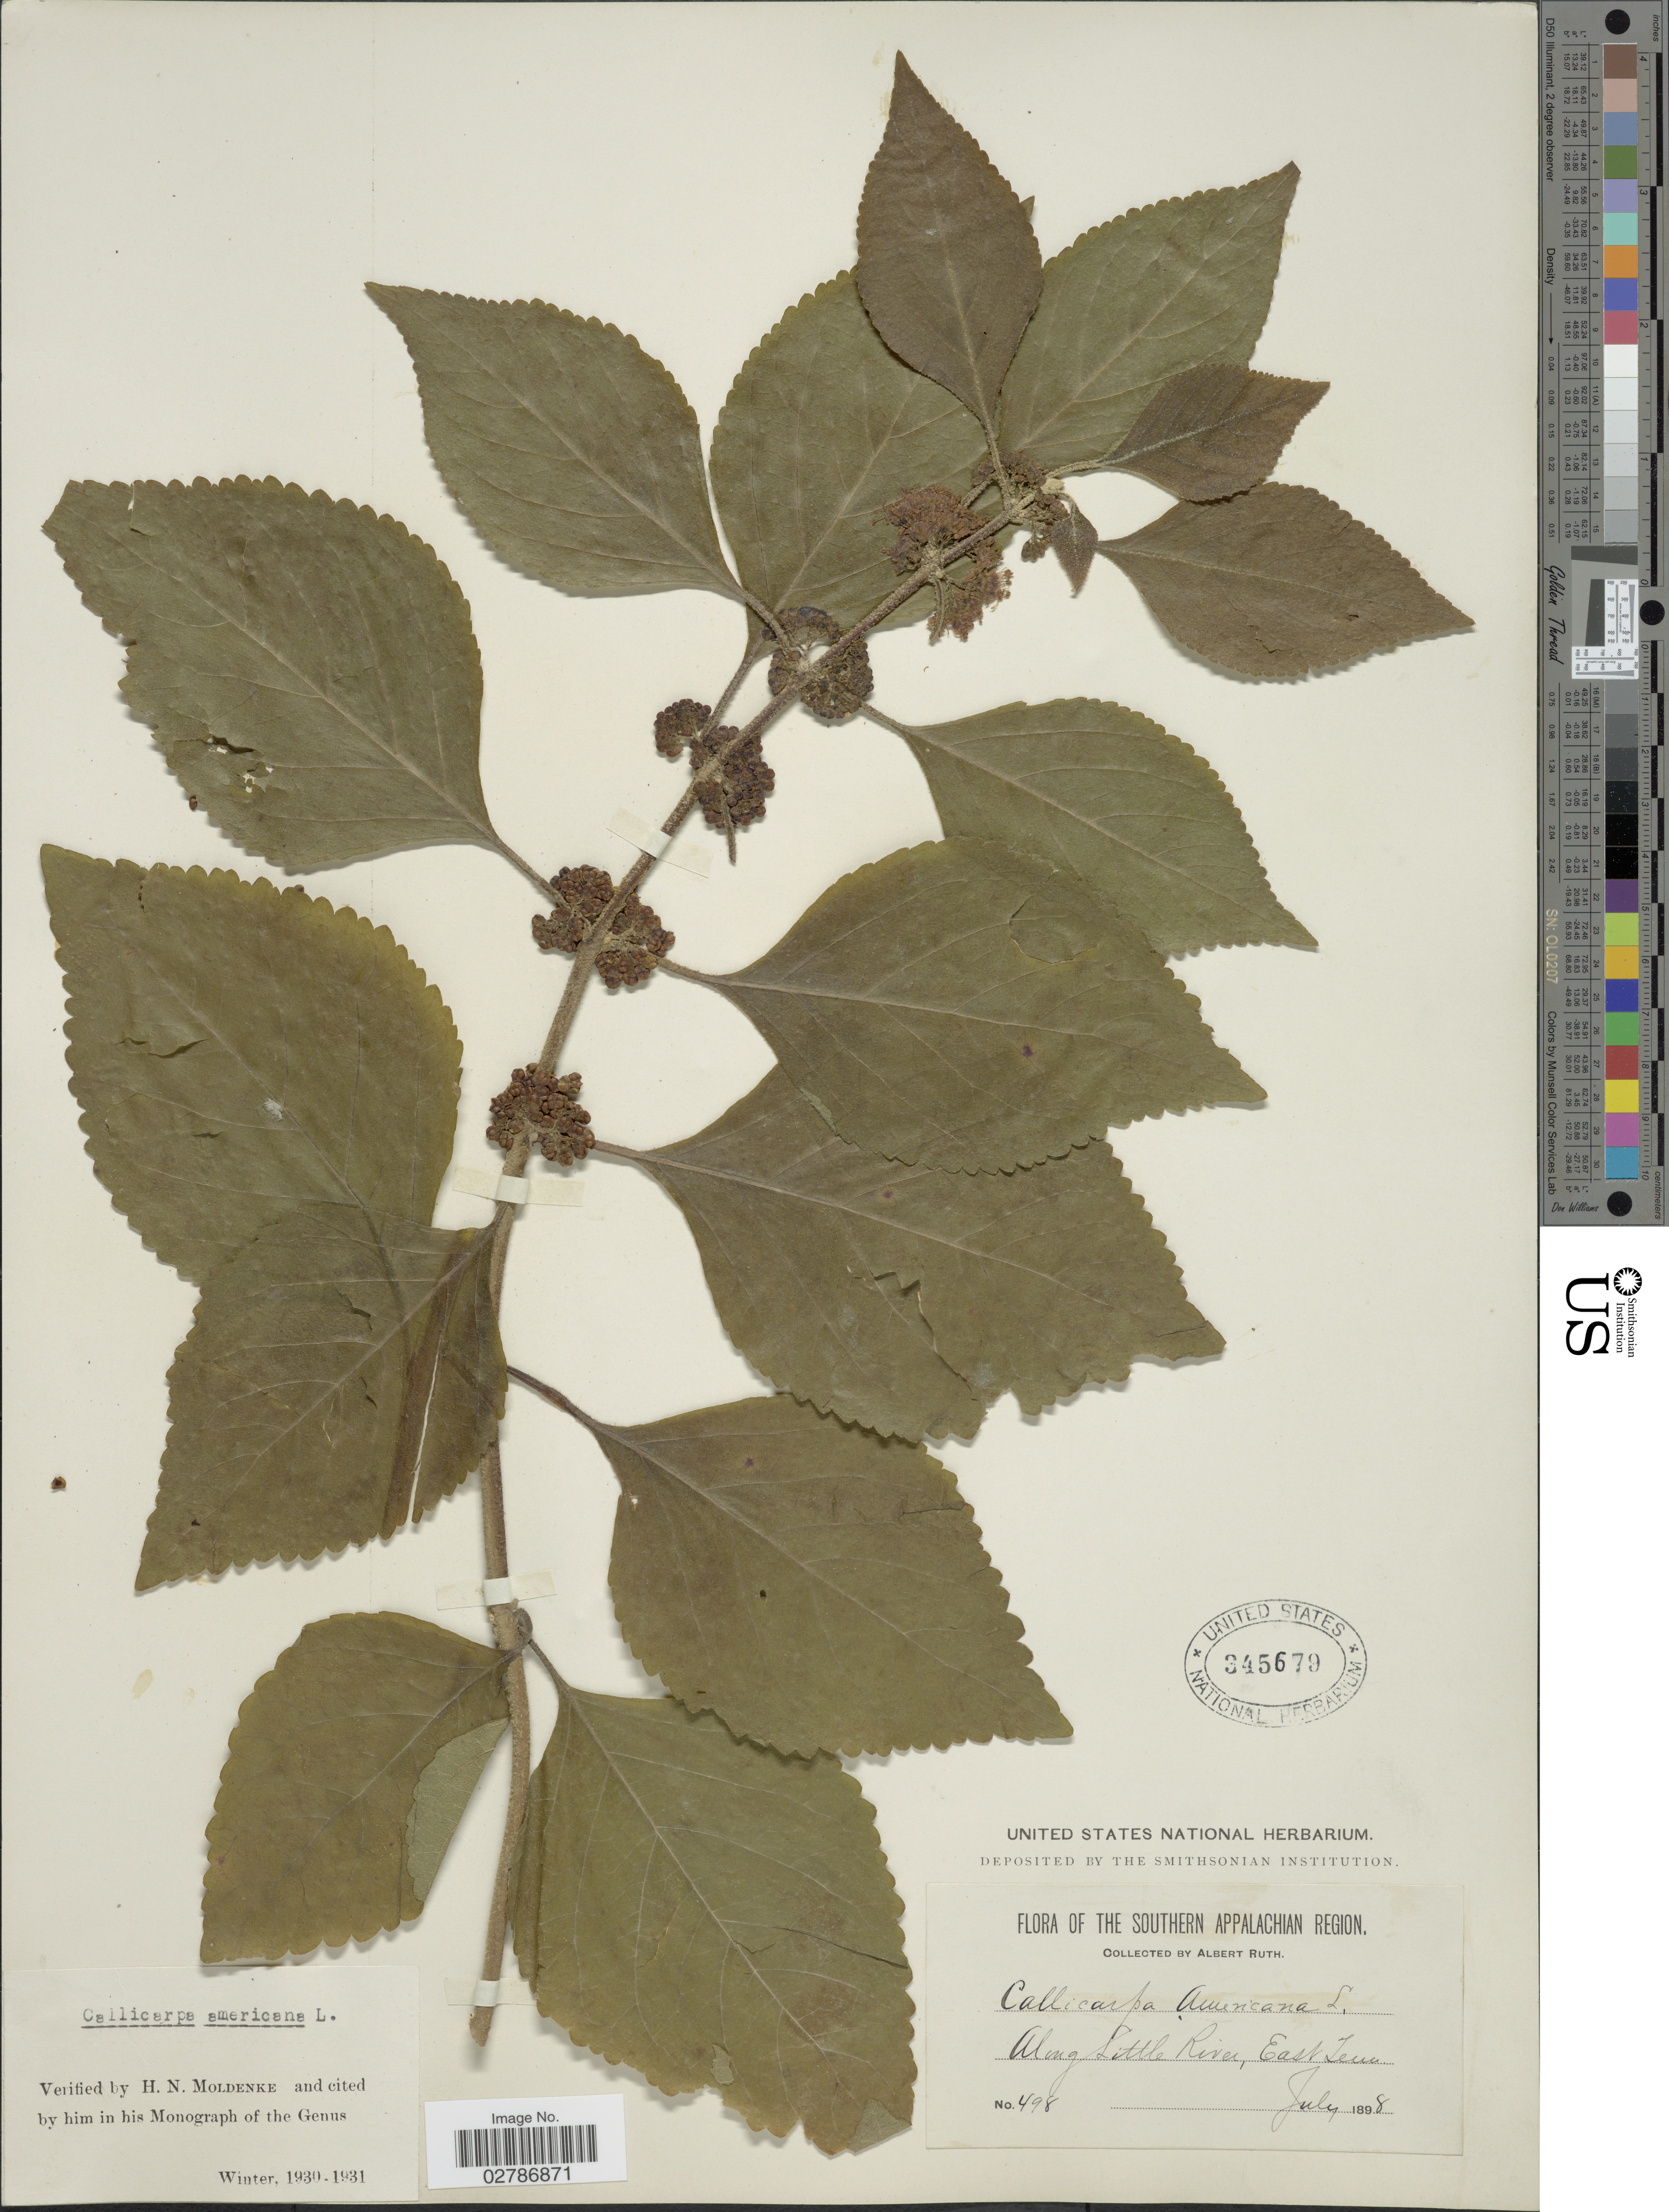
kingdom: Plantae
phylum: Tracheophyta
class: Magnoliopsida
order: Lamiales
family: Lamiaceae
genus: Callicarpa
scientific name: Callicarpa americana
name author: L.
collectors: A. Ruth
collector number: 498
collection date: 1898-07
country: United States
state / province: Tennessee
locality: The Southern Appalachian Region. Along Little River, East Tenn.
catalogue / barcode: US 345679